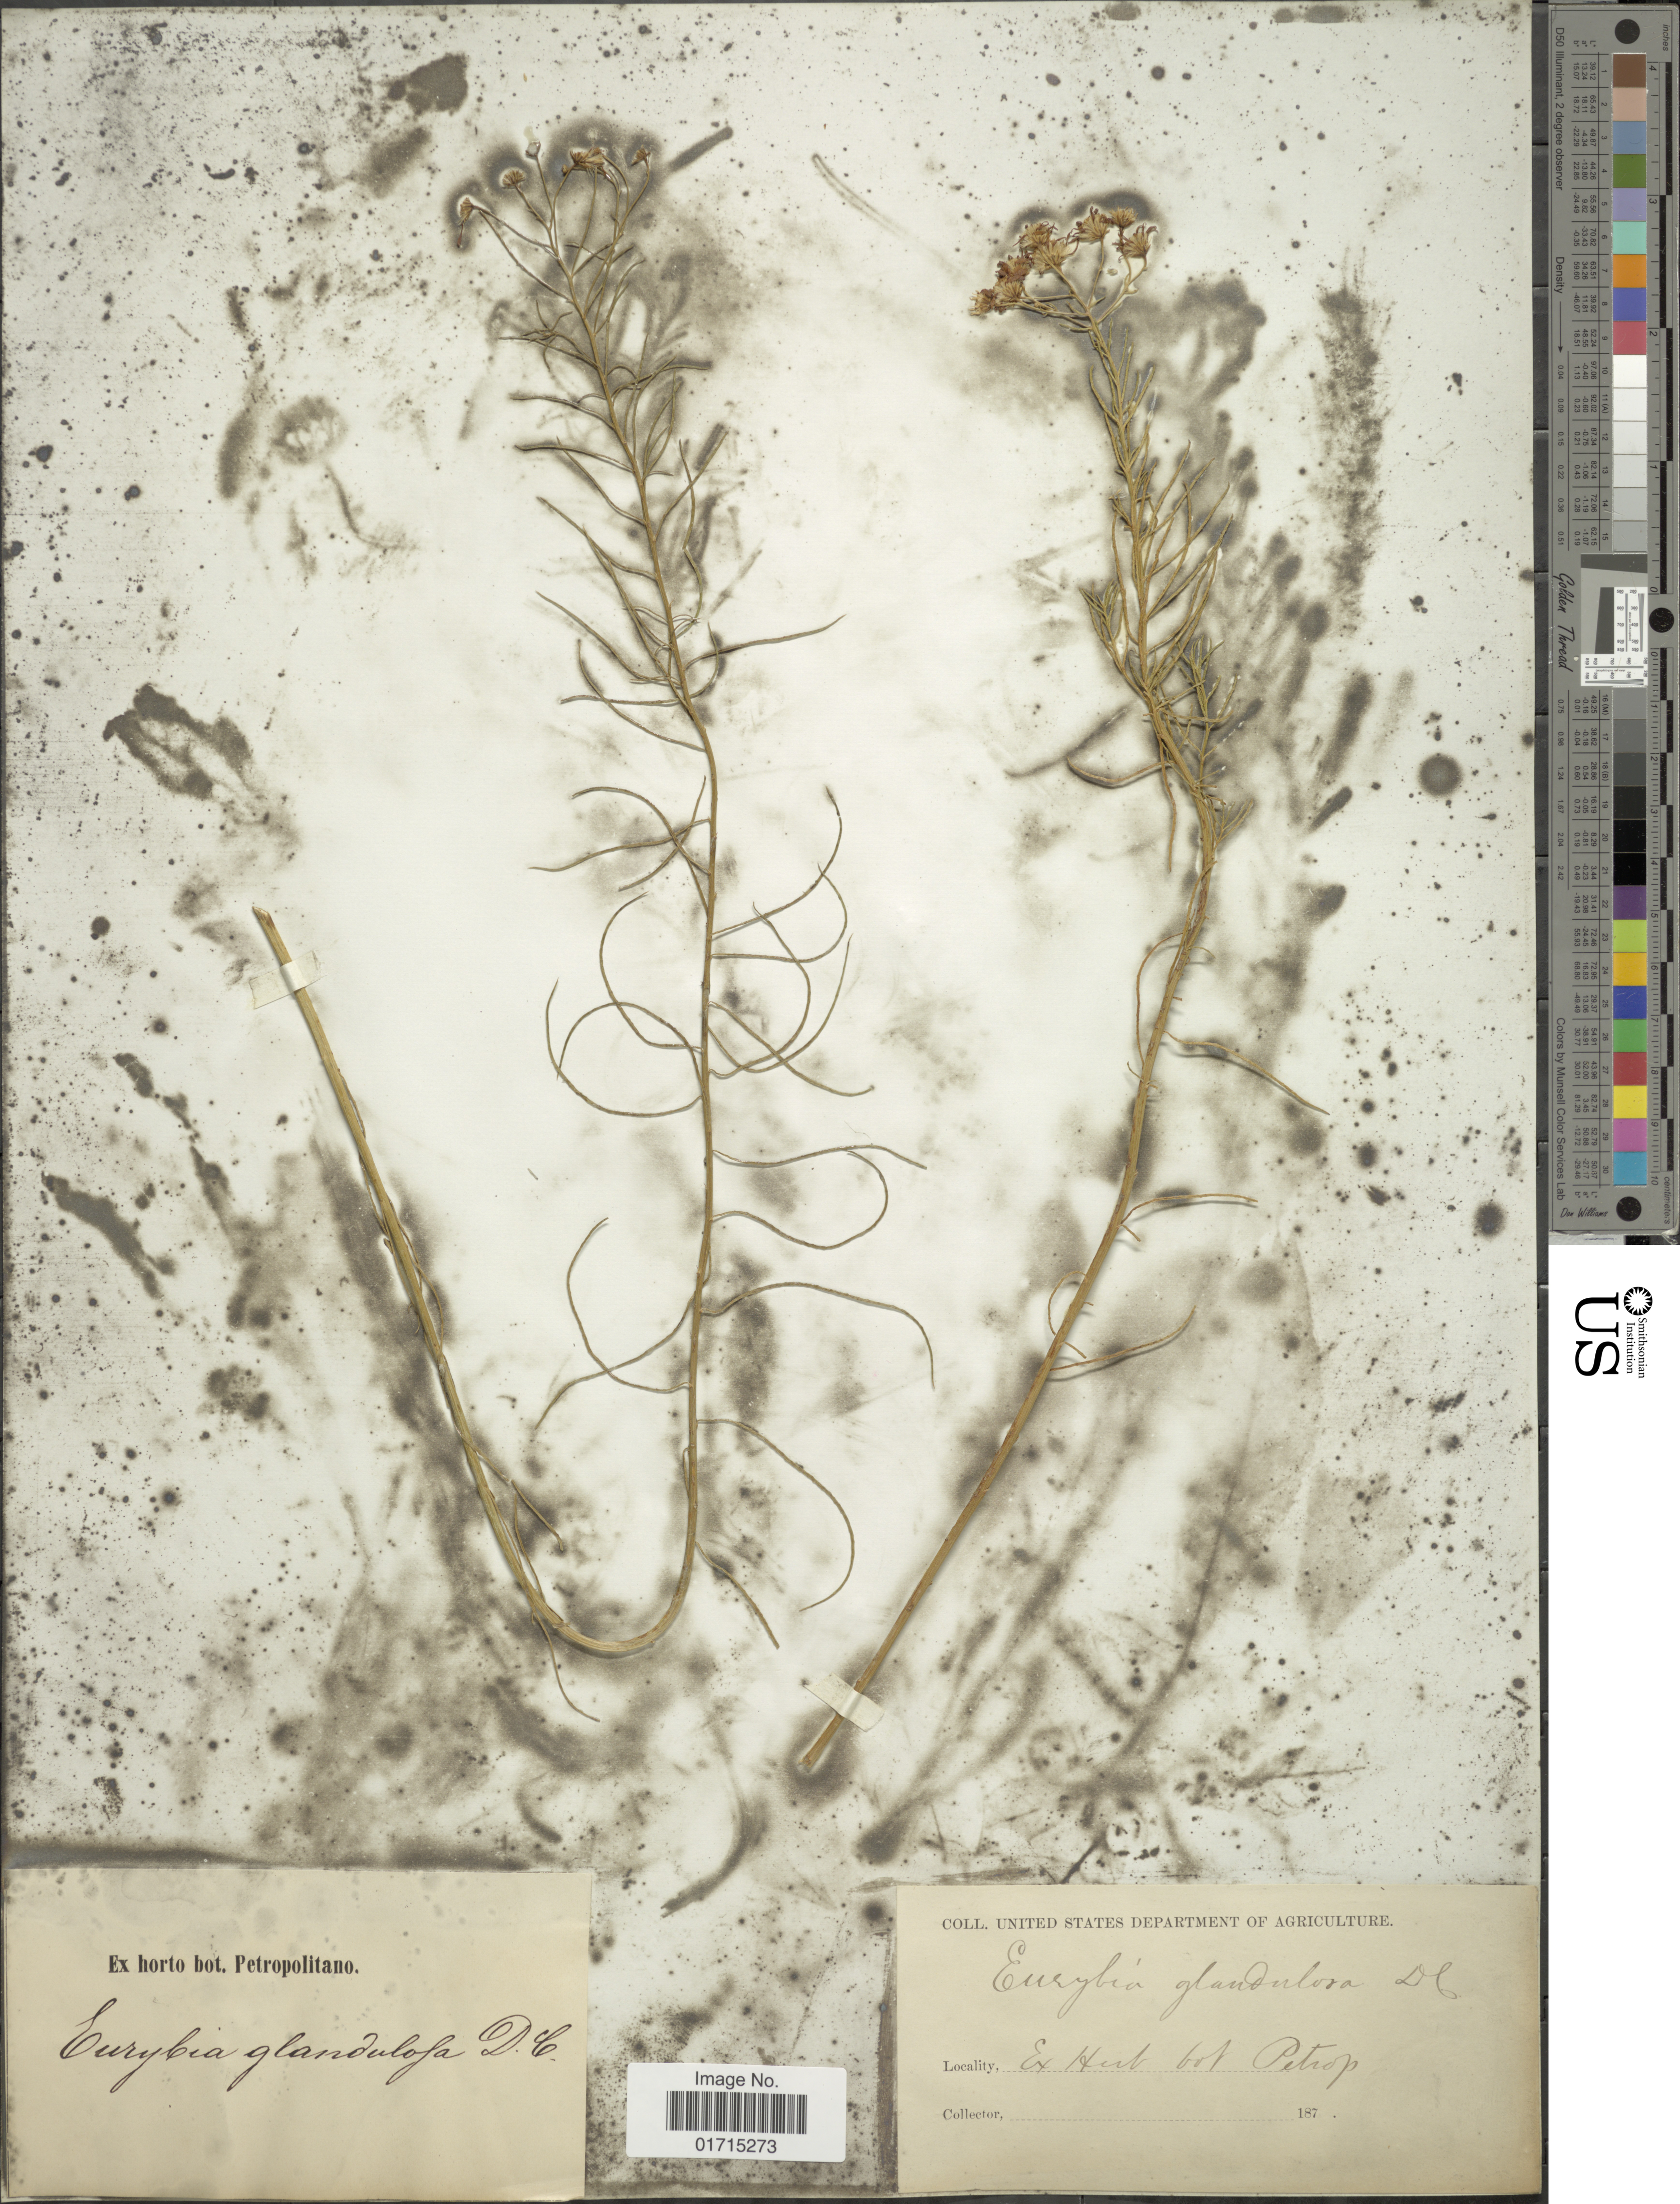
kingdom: Plantae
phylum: Tracheophyta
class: Magnoliopsida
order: Asterales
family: Asteraceae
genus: Olearia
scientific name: Olearia glandulosa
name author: (Labill.) Benth.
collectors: ex Horto Bot. Petropolitano